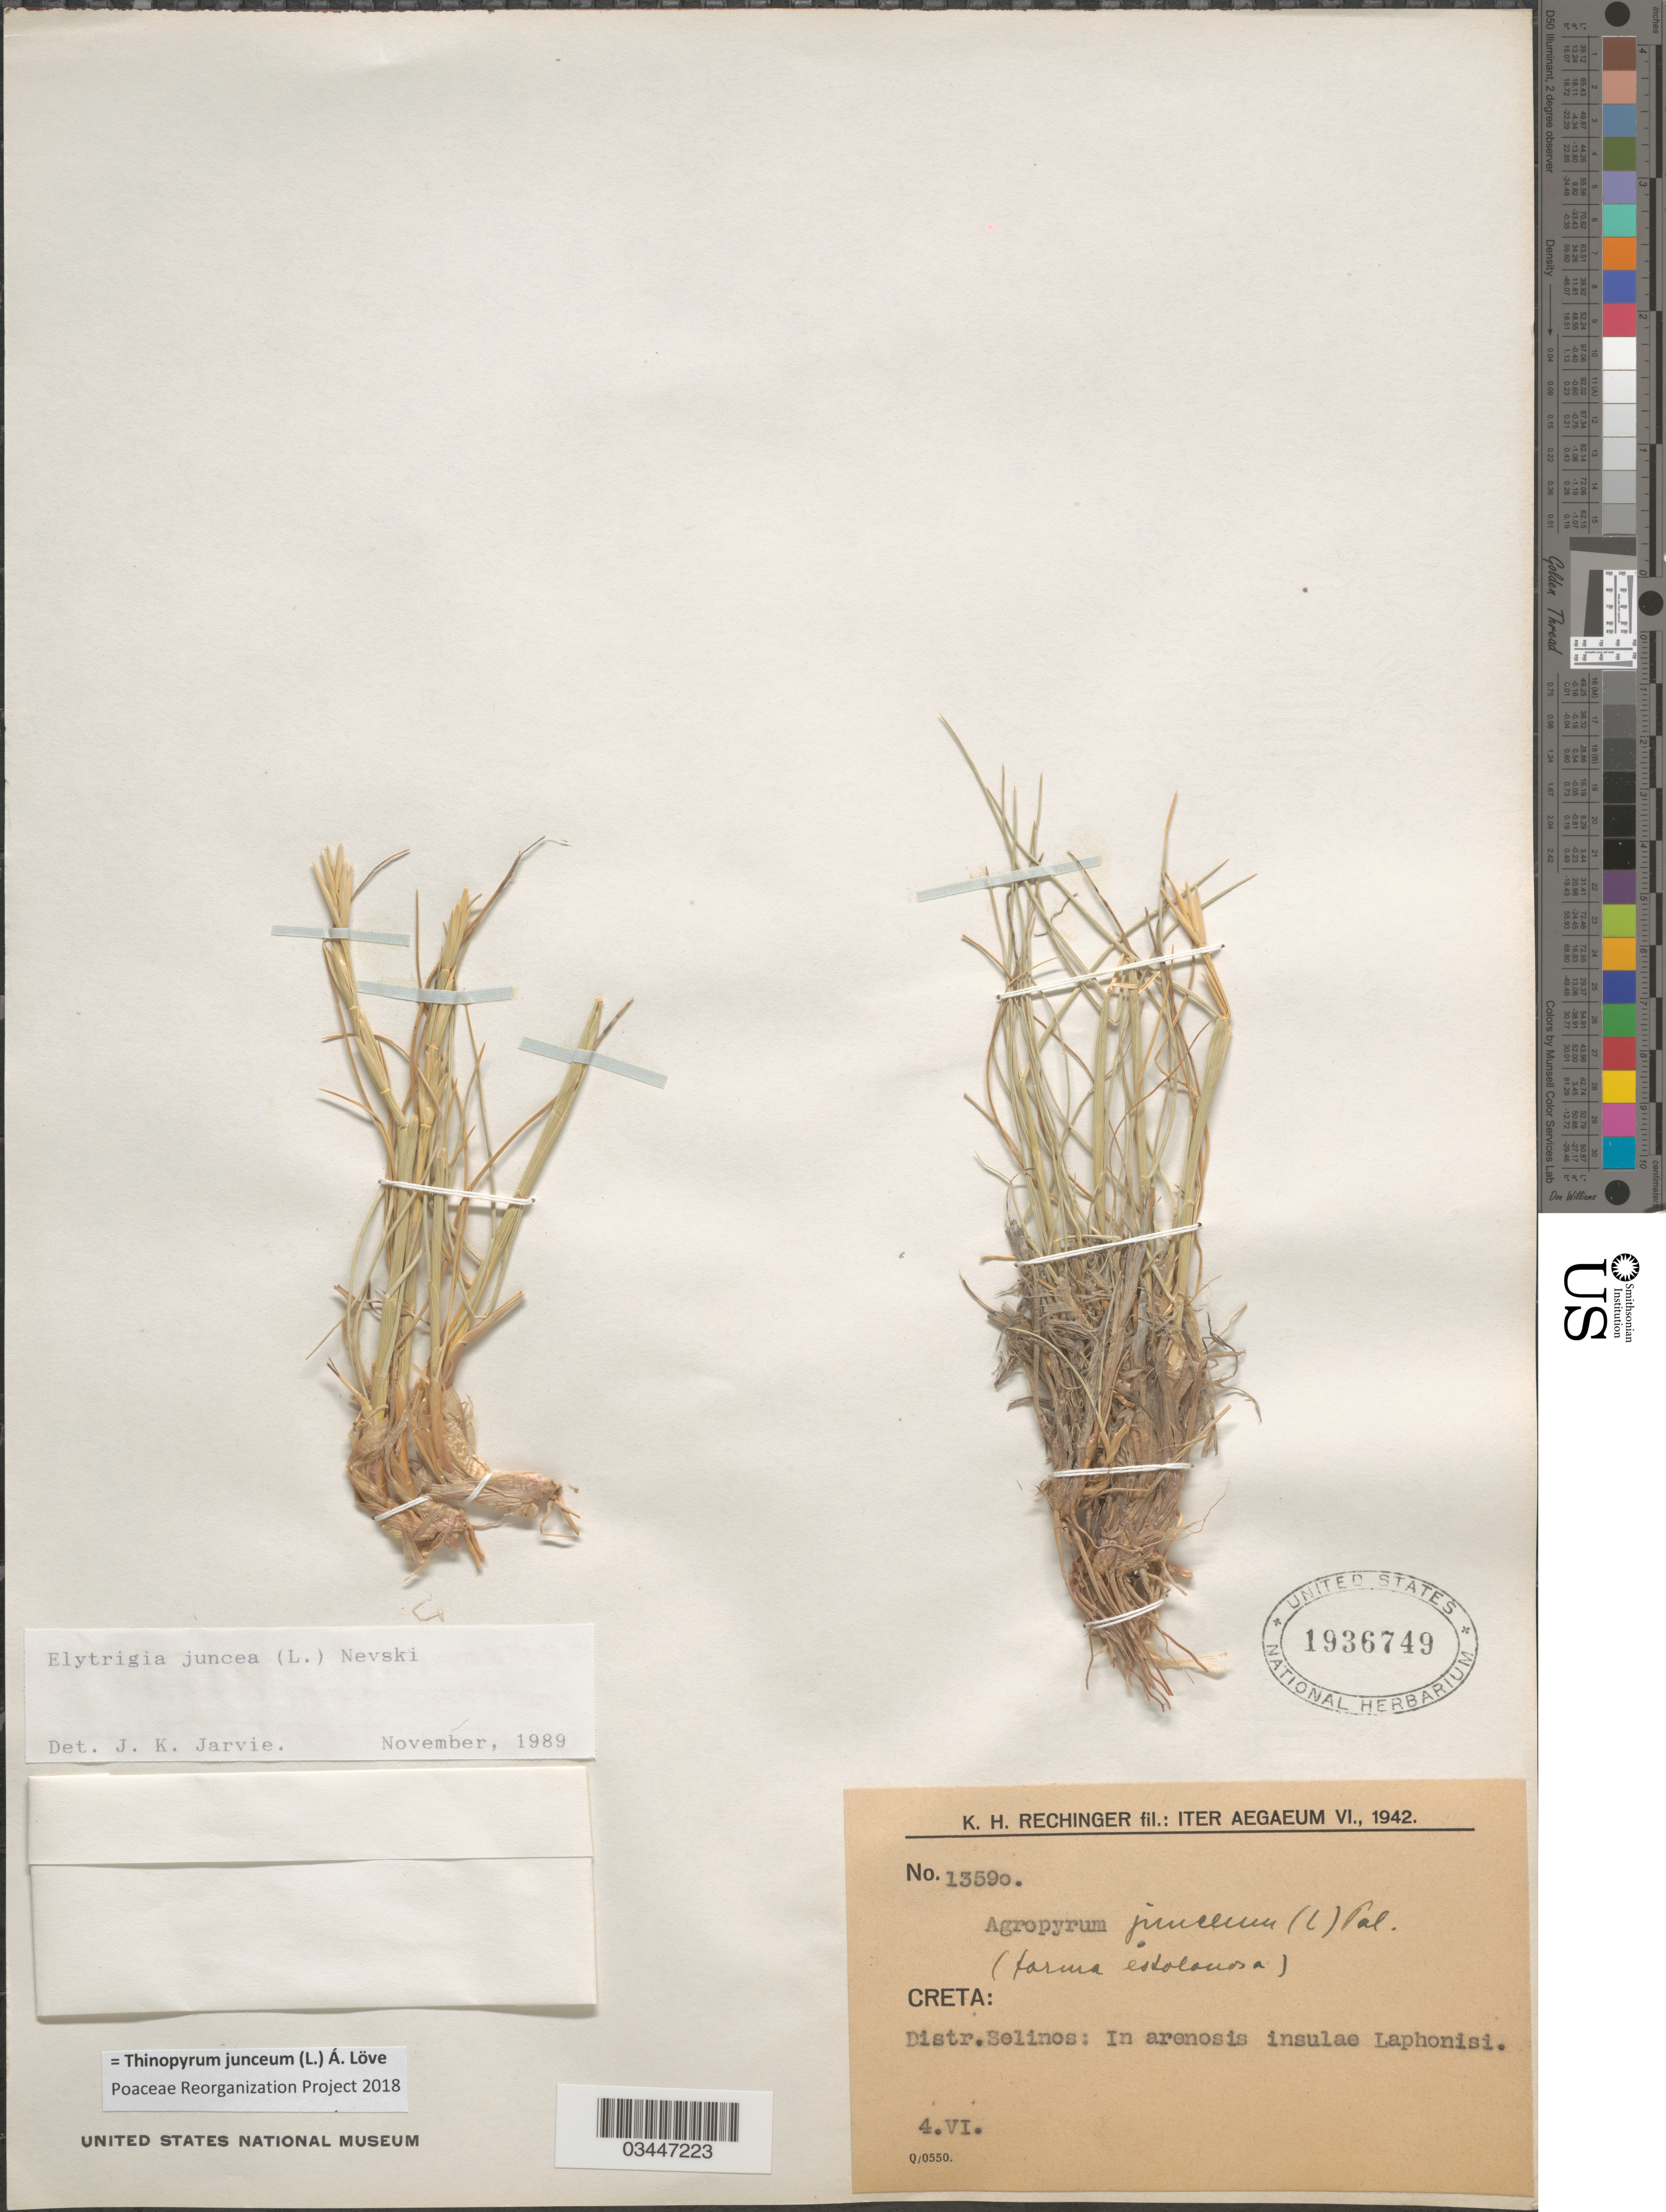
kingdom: Plantae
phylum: Tracheophyta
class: Liliopsida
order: Poales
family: Poaceae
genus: Thinopyrum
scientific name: Thinopyrum junceum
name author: (L.) Á. Löve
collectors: K. H. Rechinger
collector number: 13590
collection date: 1942-06-04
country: Greece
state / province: Crete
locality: Iter Aegaeum VI., 1942. Creta: Distr. Selinos: In arenosis insulae Laphonisi.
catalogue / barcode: US 1936749